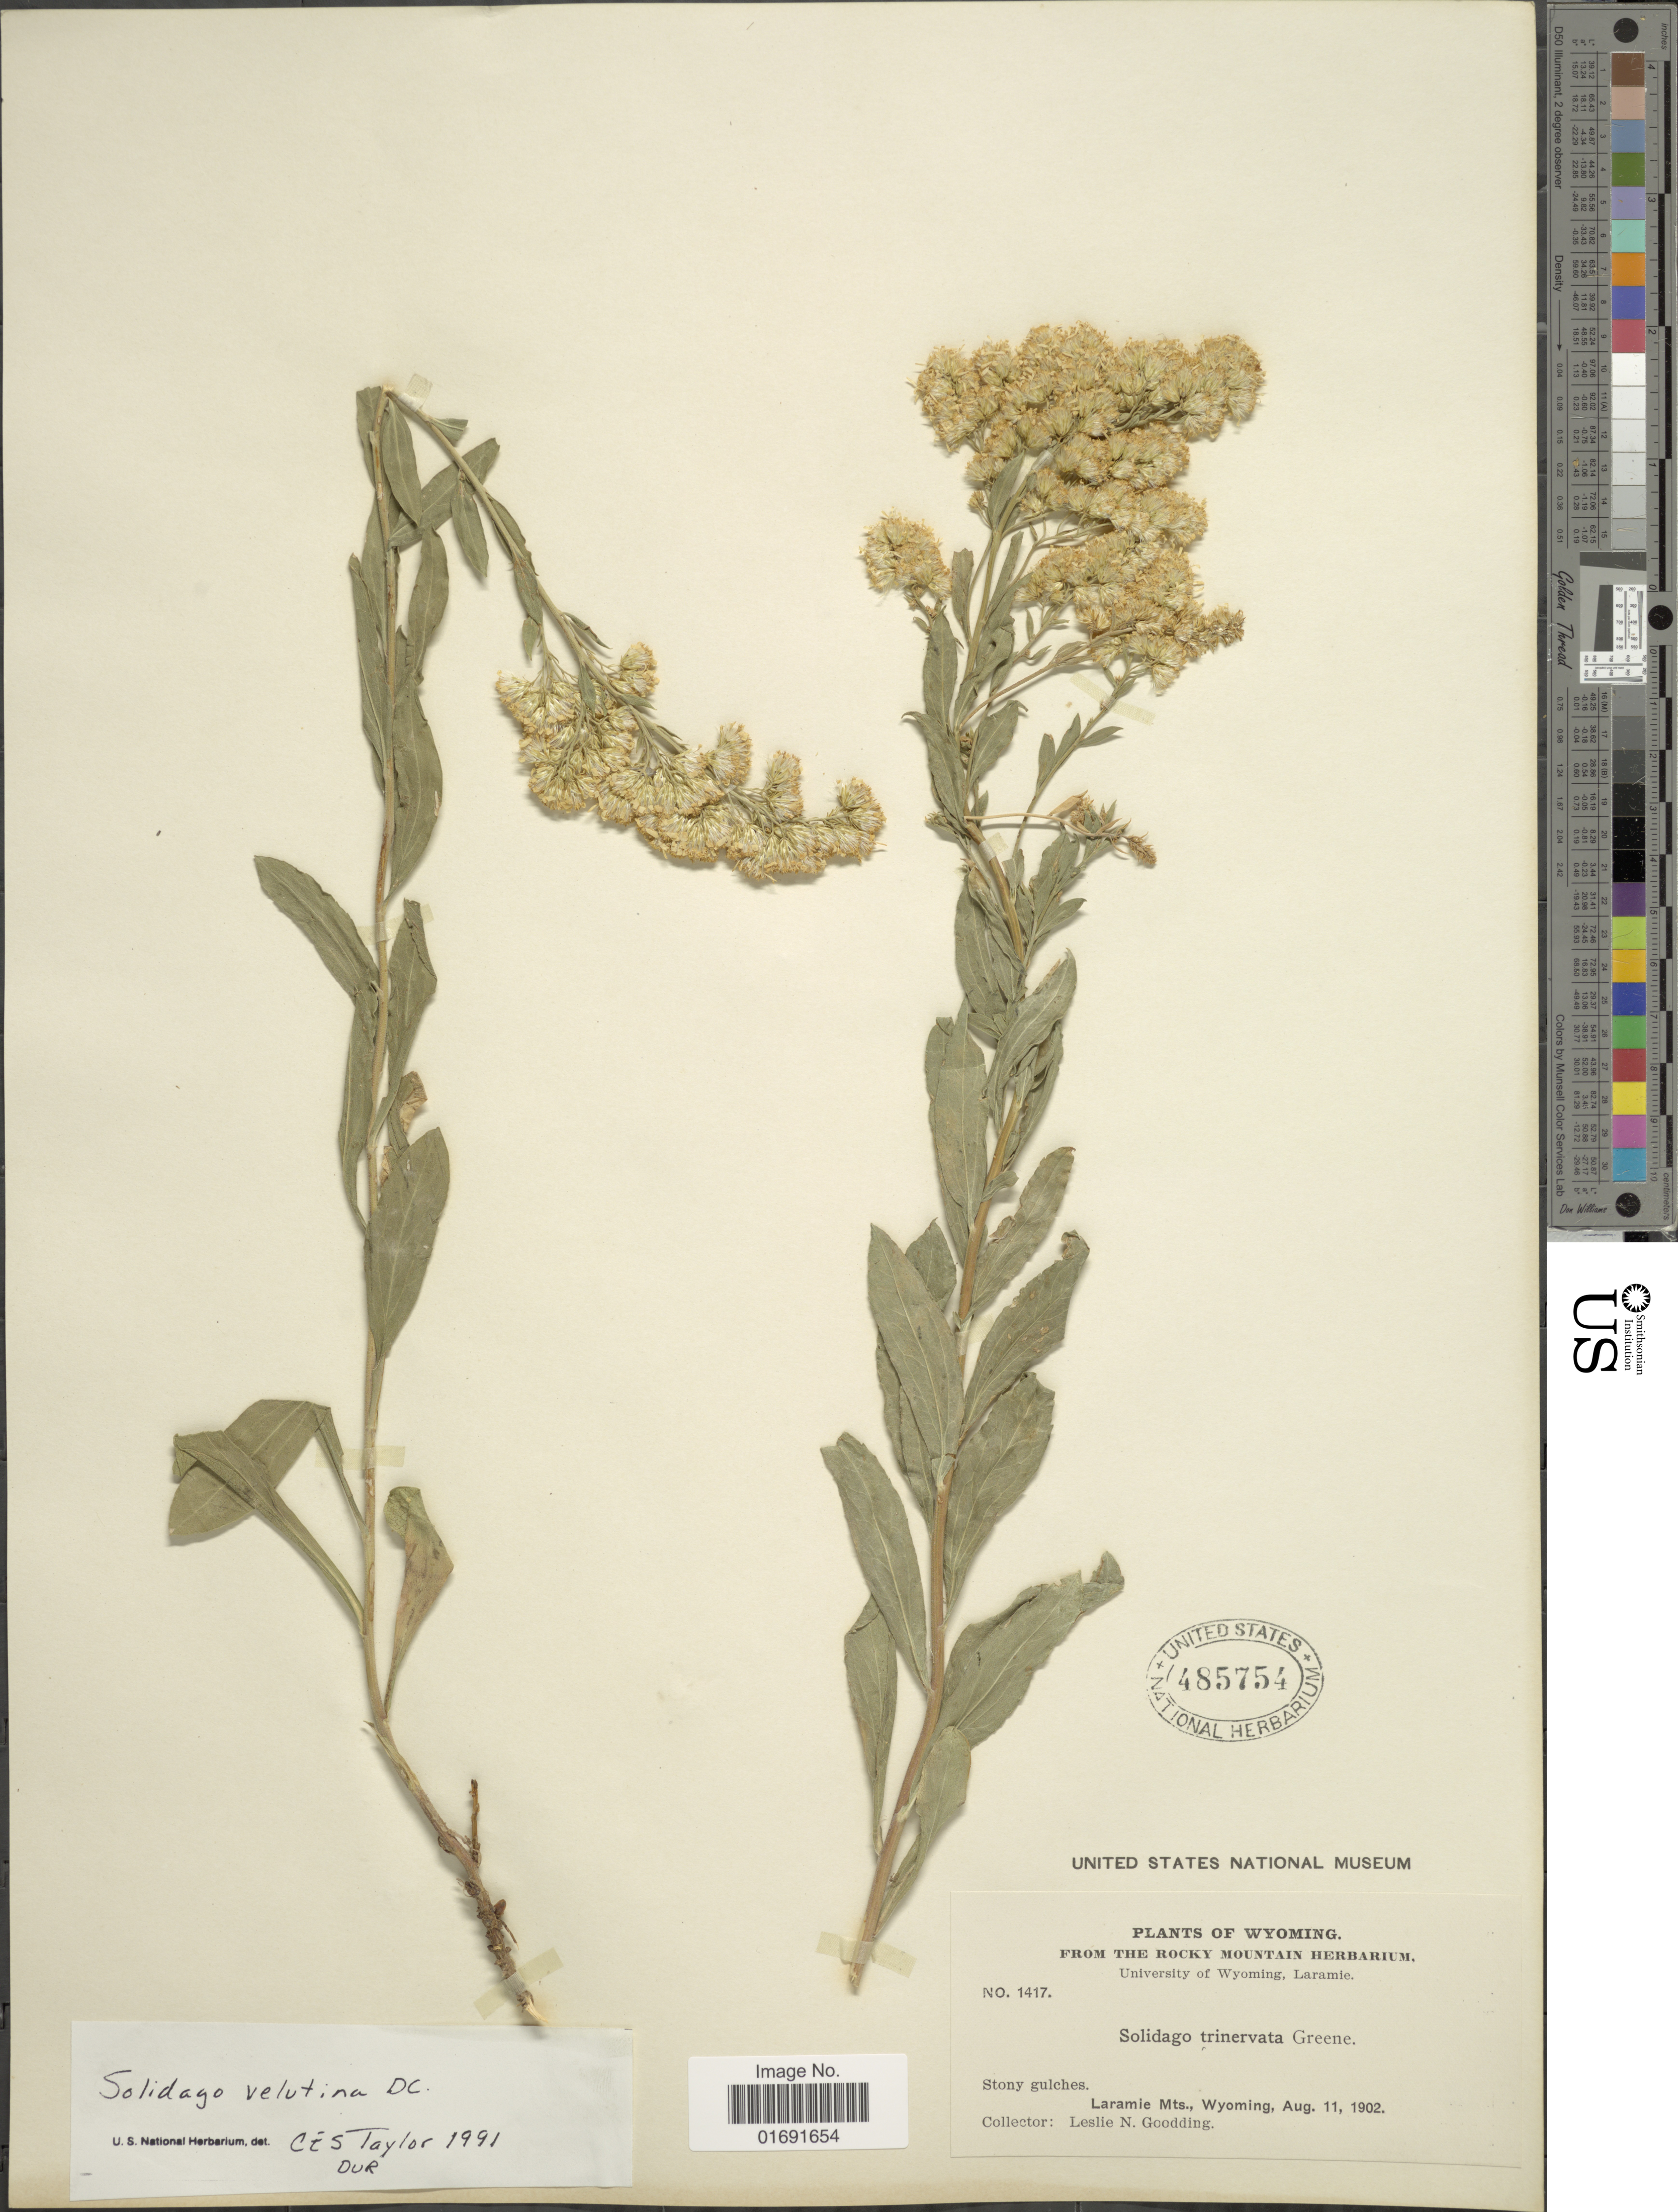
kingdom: Plantae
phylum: Tracheophyta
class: Magnoliopsida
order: Asterales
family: Asteraceae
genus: Solidago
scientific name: Solidago velutina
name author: DC.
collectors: L. N. Goodding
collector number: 1417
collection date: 1902-08-11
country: United States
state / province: Wyoming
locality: Laramie Mts.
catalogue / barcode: US 485754